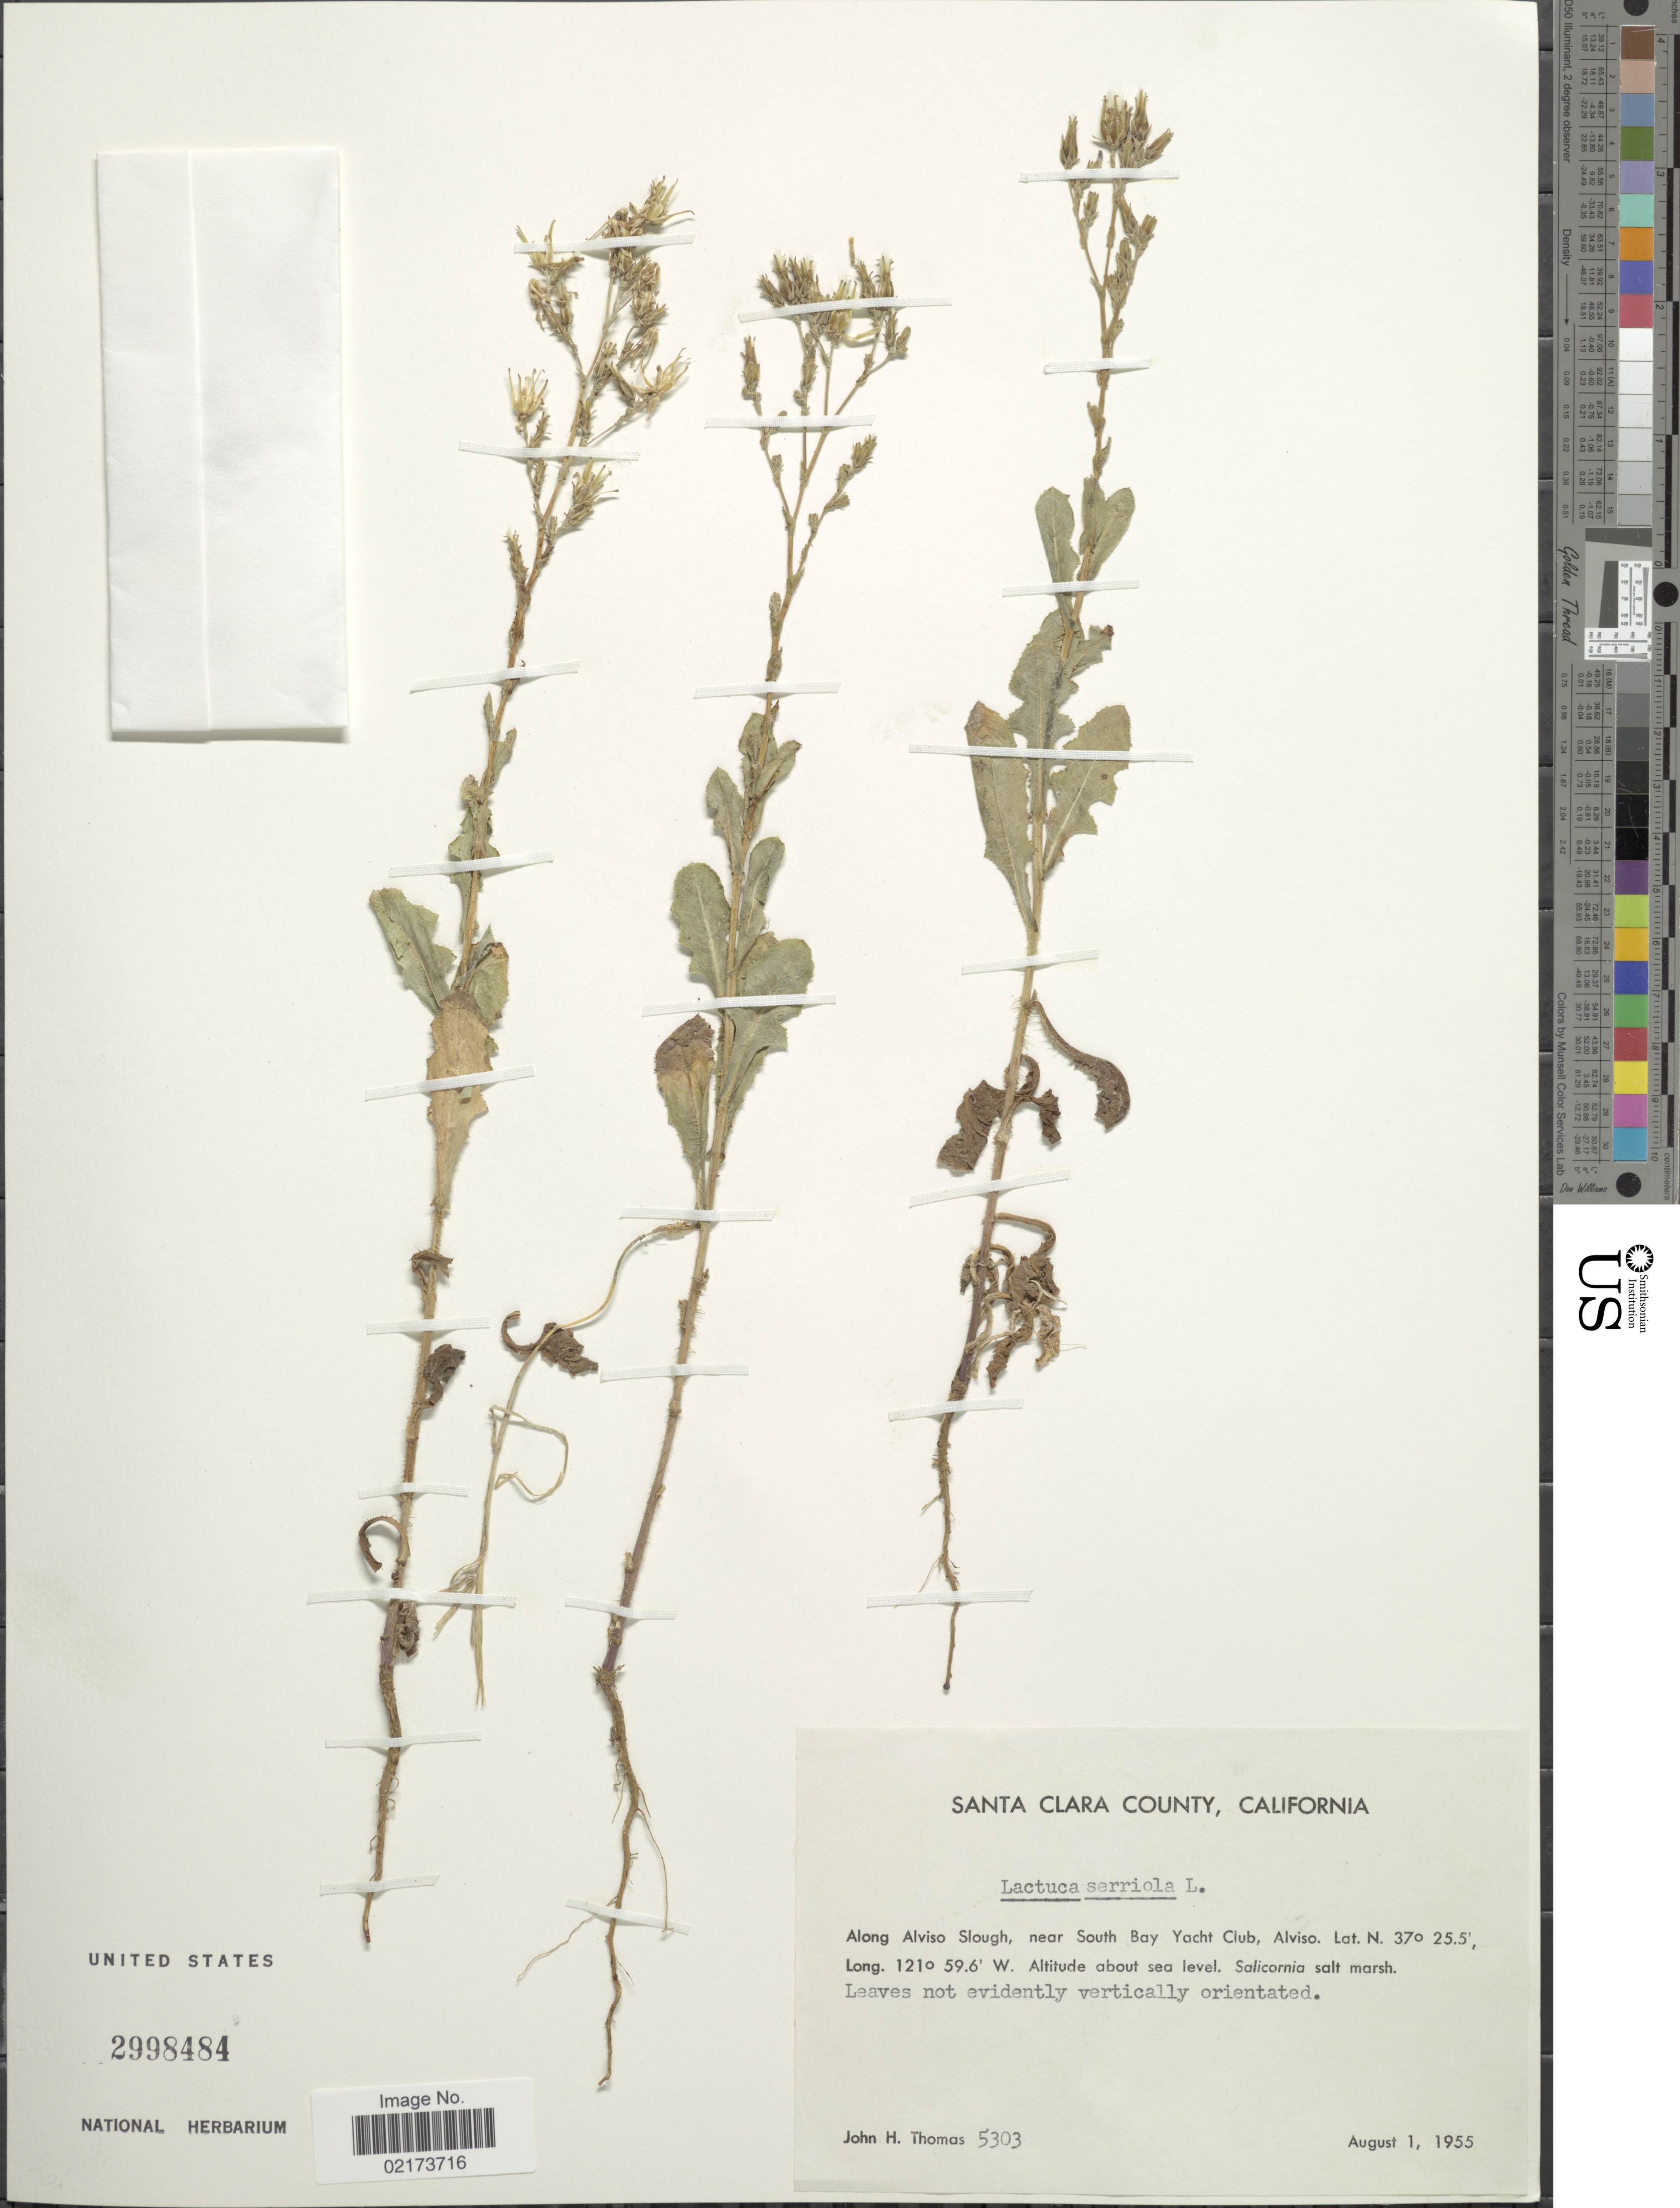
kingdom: Plantae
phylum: Tracheophyta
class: Magnoliopsida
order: Asterales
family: Asteraceae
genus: Lactuca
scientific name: Lactuca serriola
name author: L.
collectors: J. H. Thomas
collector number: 5303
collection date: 1955-08-01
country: United States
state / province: California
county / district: Santa Clara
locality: Santa Clara County, along Alviso Slough, near South Bay Yacht Club, Alviso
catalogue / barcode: US 2998484